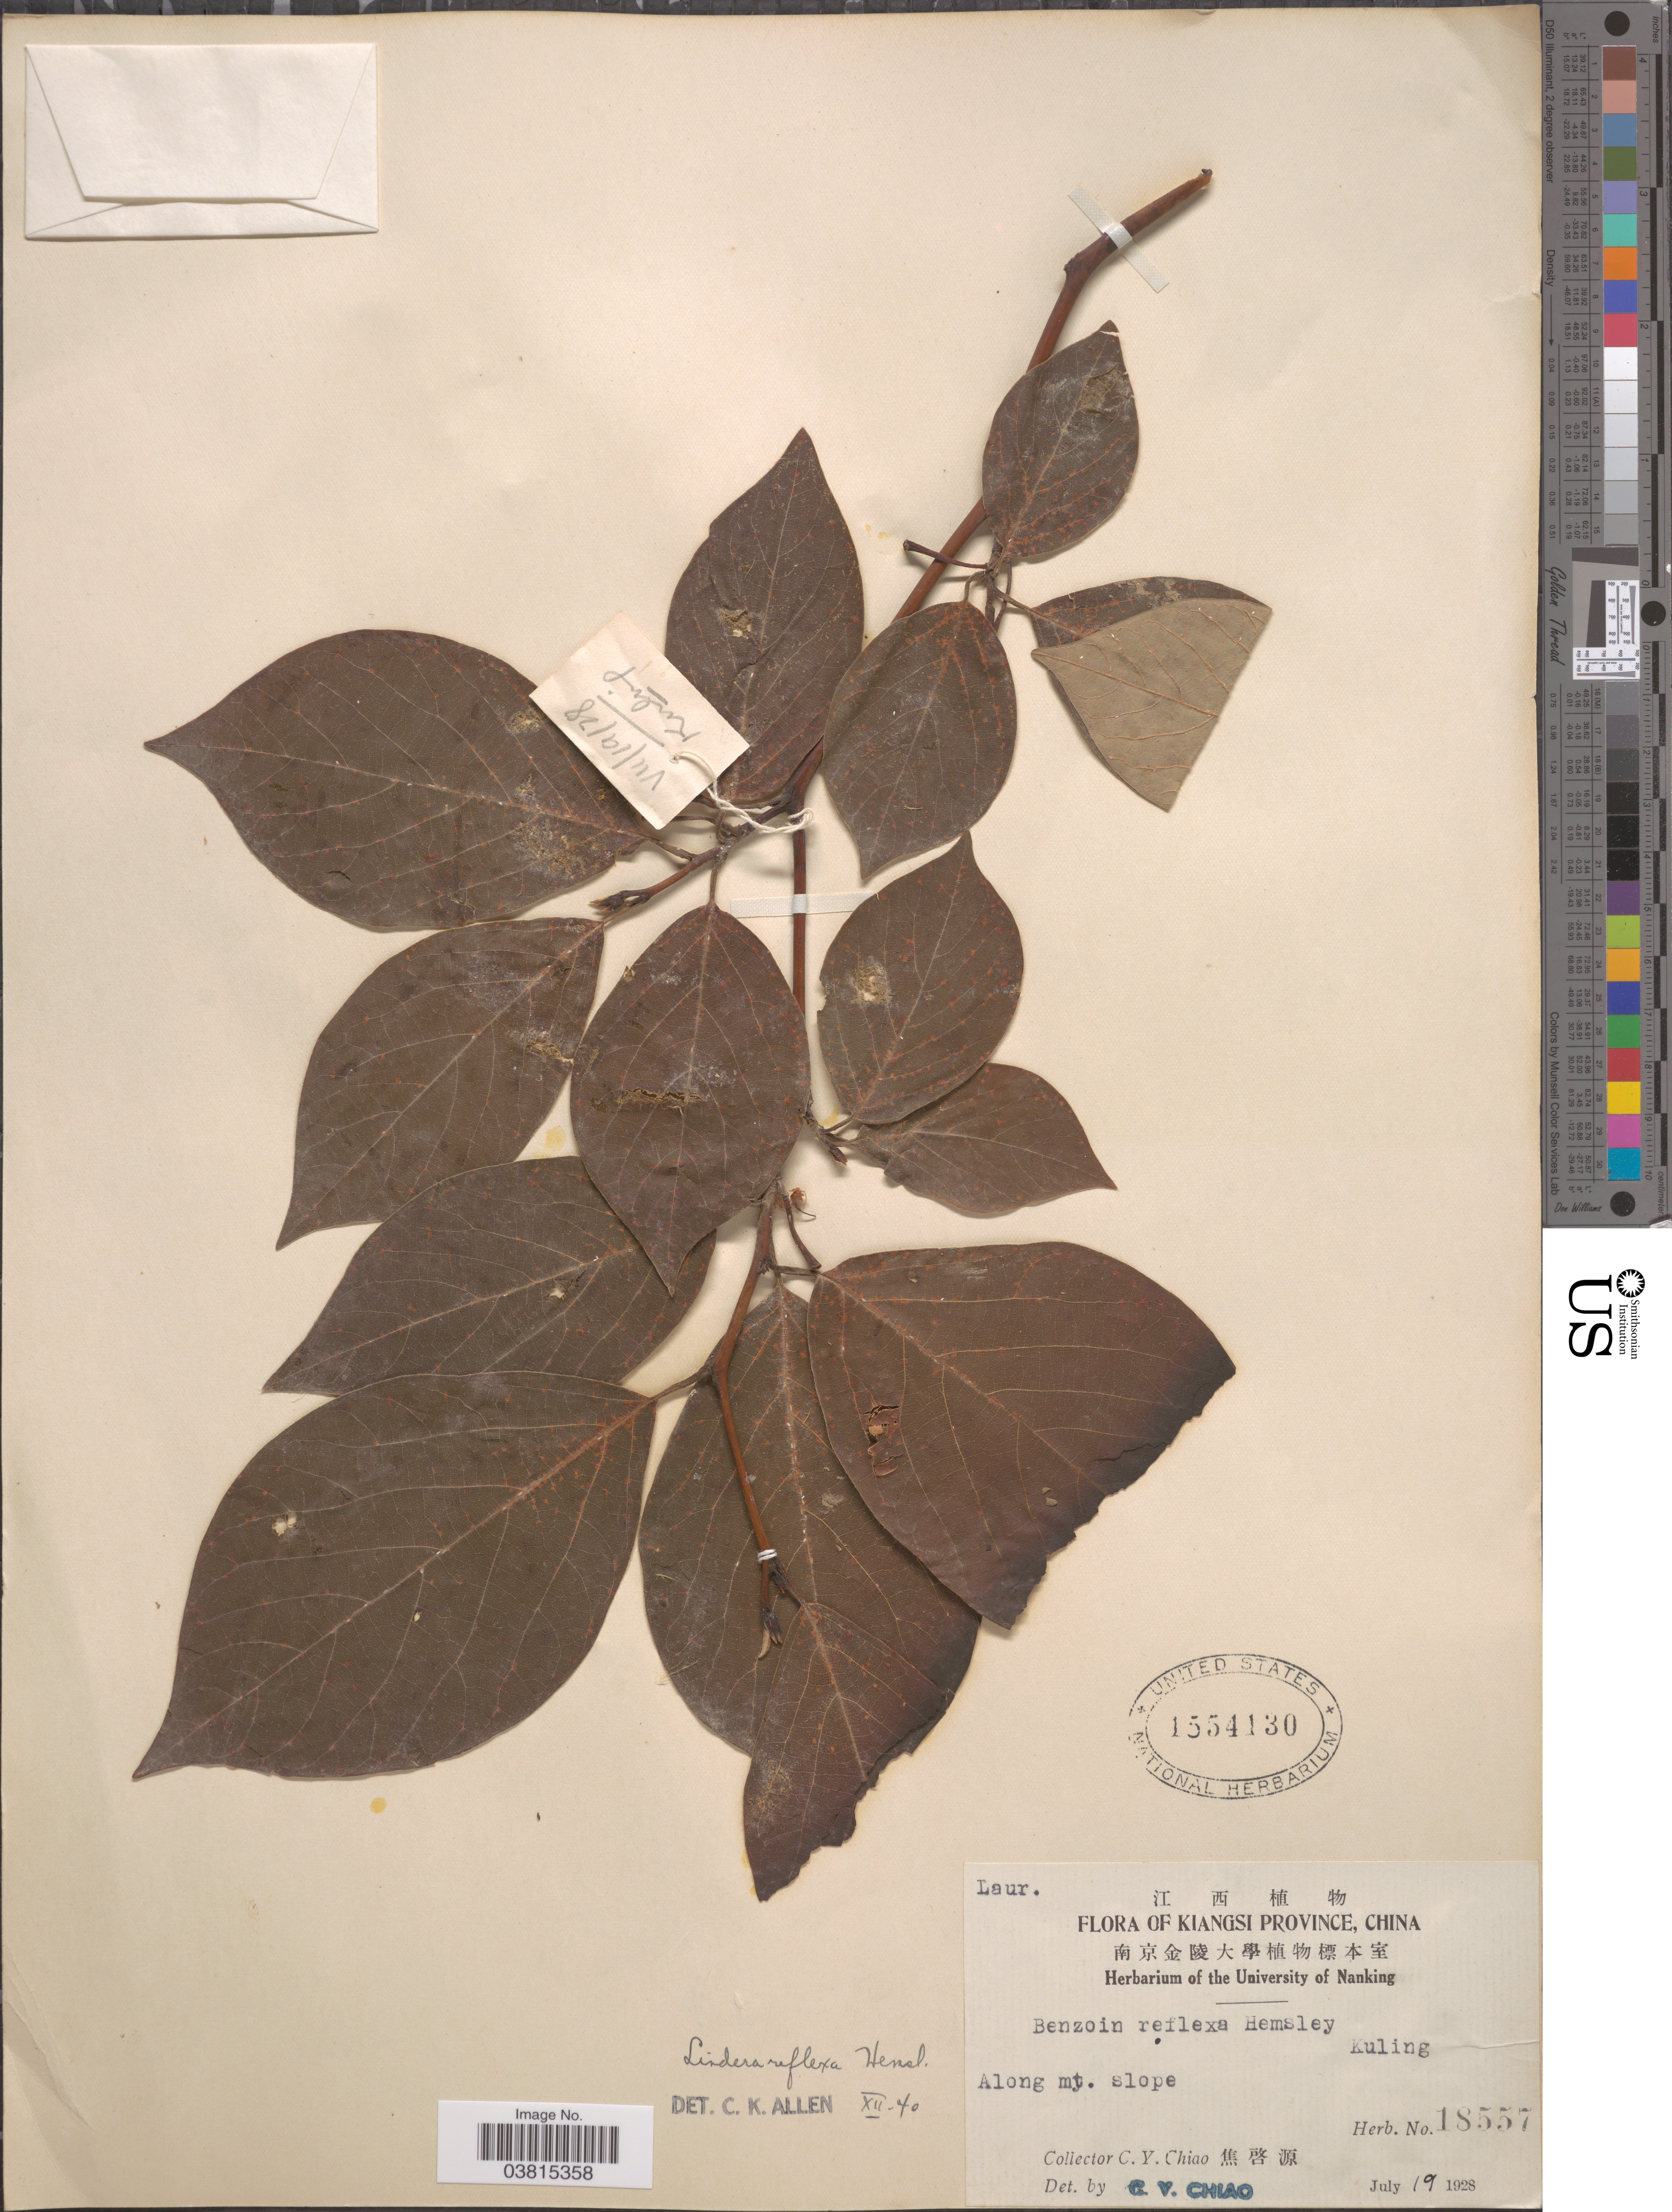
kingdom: Plantae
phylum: Tracheophyta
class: Magnoliopsida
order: Laurales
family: Lauraceae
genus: Lindera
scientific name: Lindera reflexa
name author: Hemsl.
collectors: C. Y. Chiao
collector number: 18557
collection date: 1928-07-19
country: China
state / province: Jiangxi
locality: Kiangsi Province. Kuling. Along mt. slope.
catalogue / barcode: US 1554130